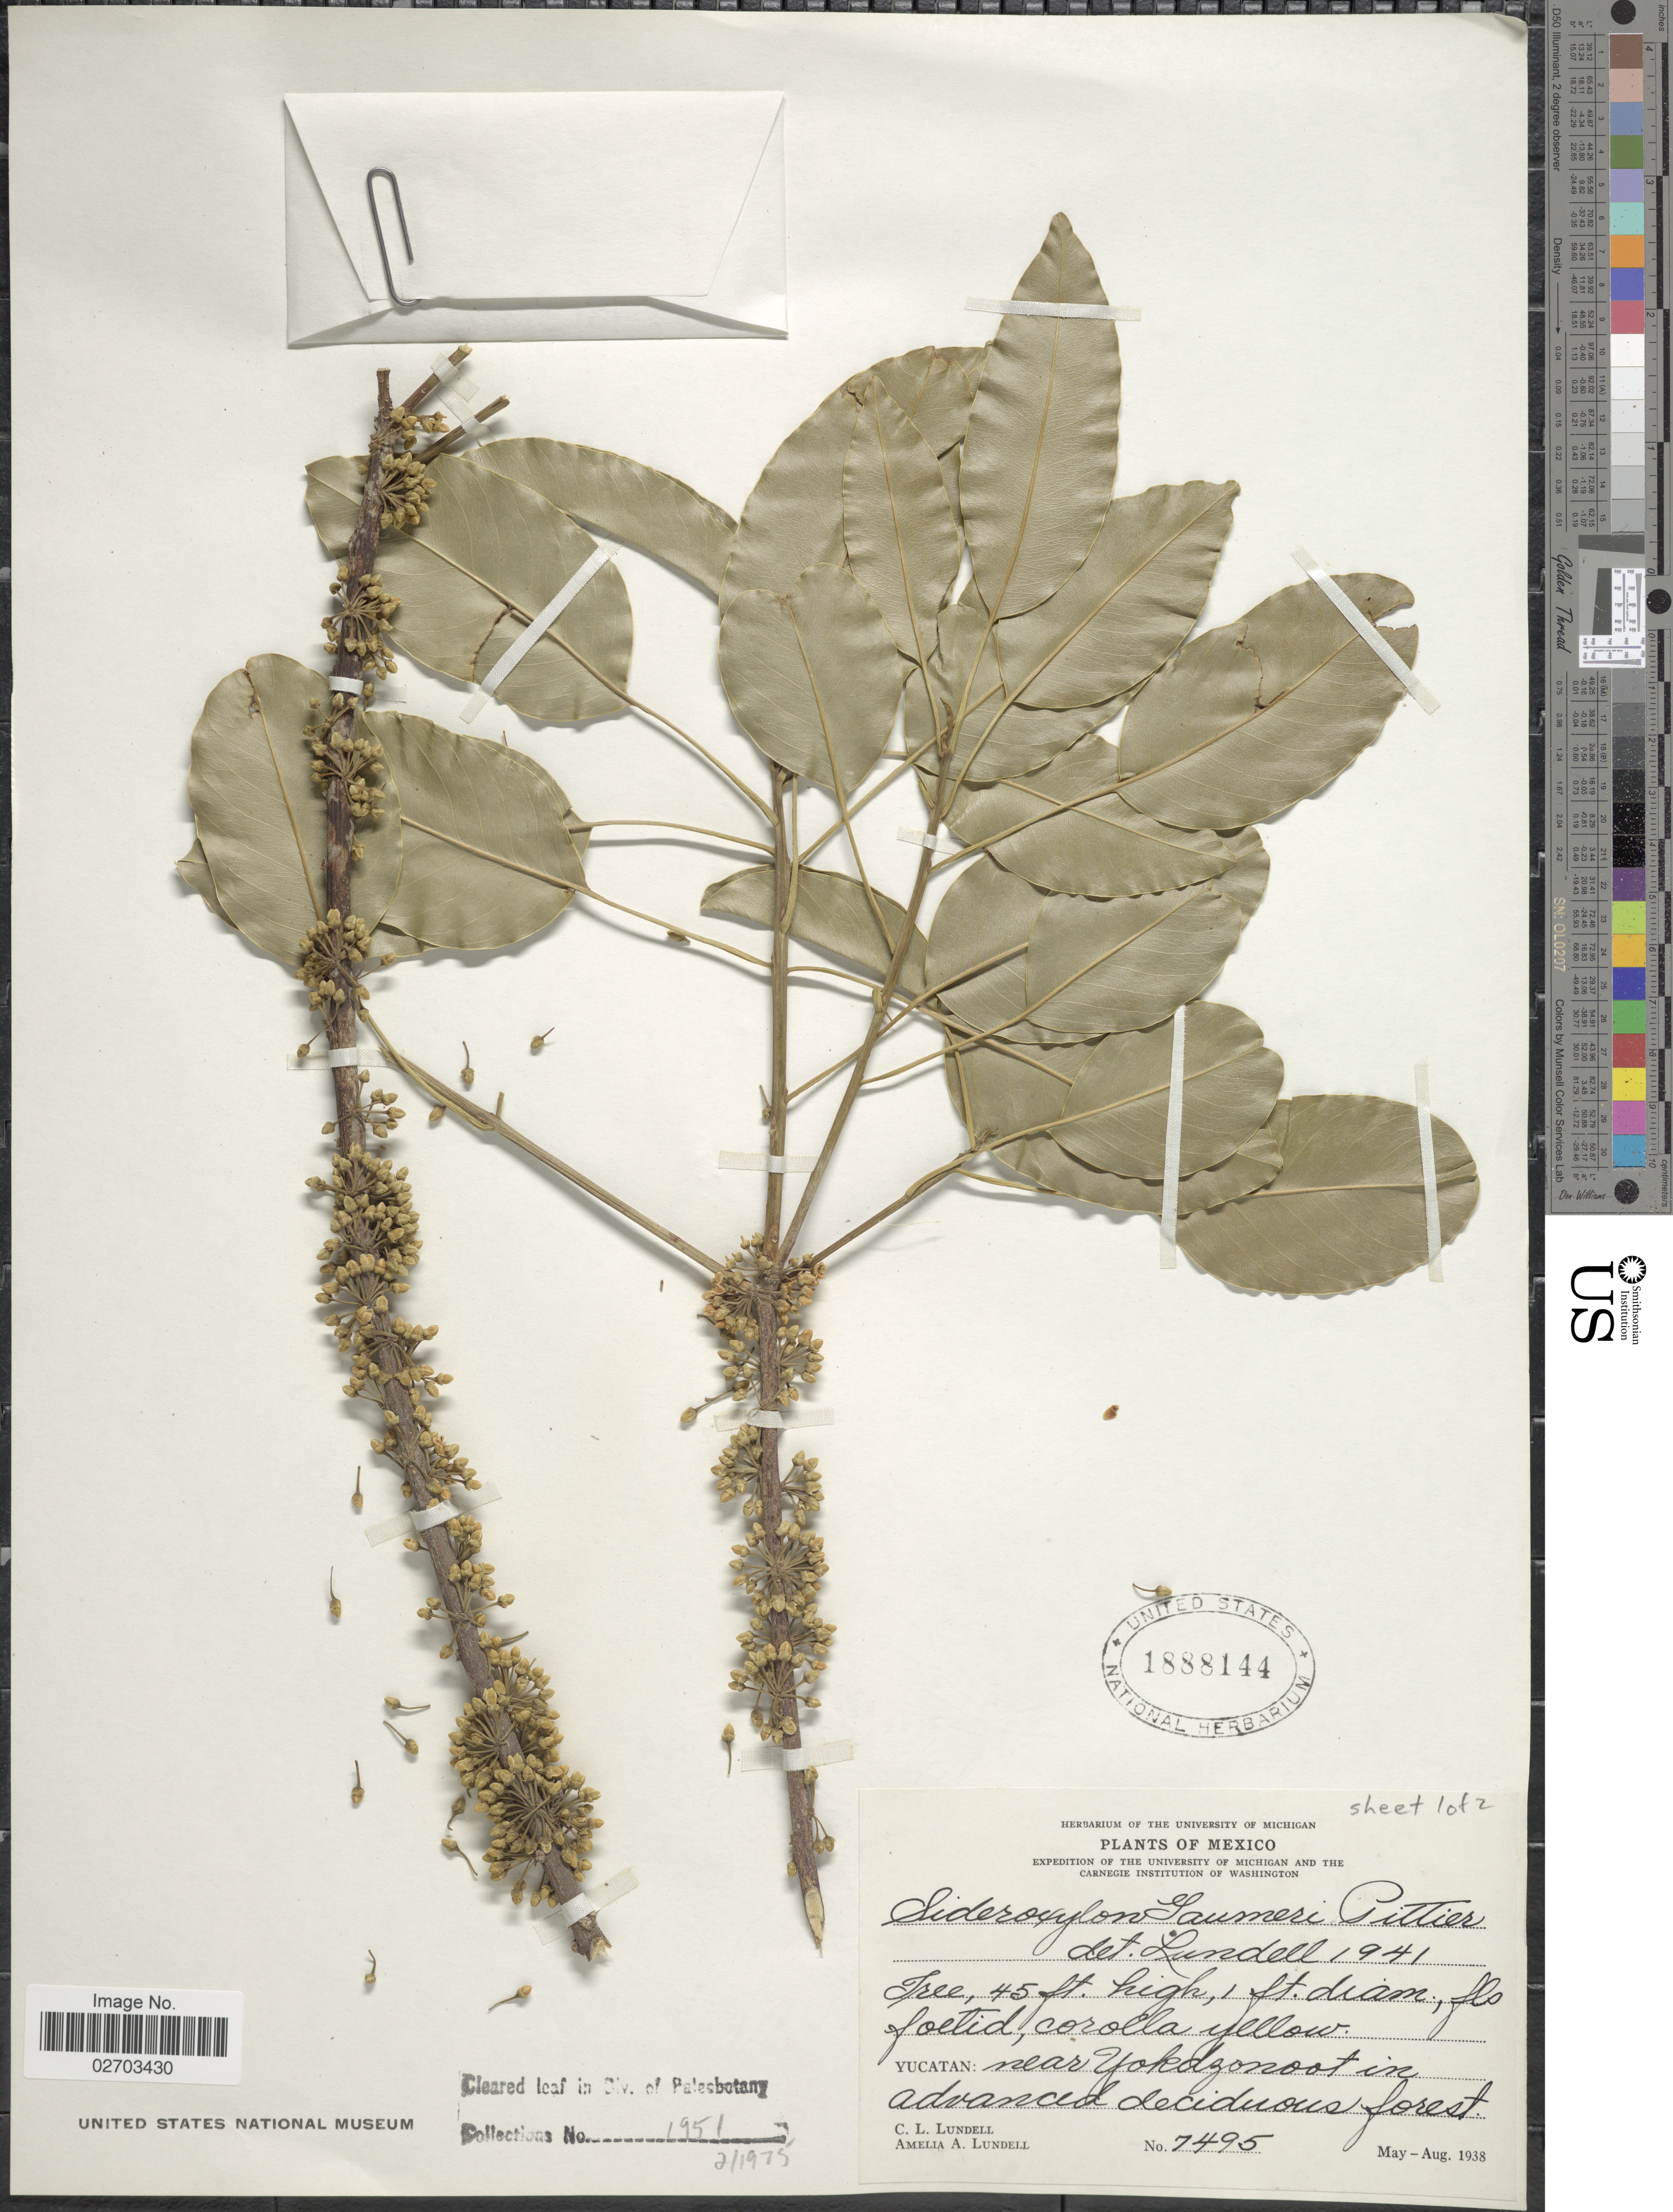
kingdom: Plantae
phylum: Tracheophyta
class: Magnoliopsida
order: Ericales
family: Sapotaceae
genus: Sideroxylon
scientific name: Sideroxylon foetidissimum subsp. gaumeri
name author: (Pittier) T.D. Penn.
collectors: C. L. Lundell & A. A. Lundell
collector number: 7495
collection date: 1938-05/1938-08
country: Mexico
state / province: Yucatán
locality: Near Yokdzonoot in advanced deciduous forest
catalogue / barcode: US 1888144